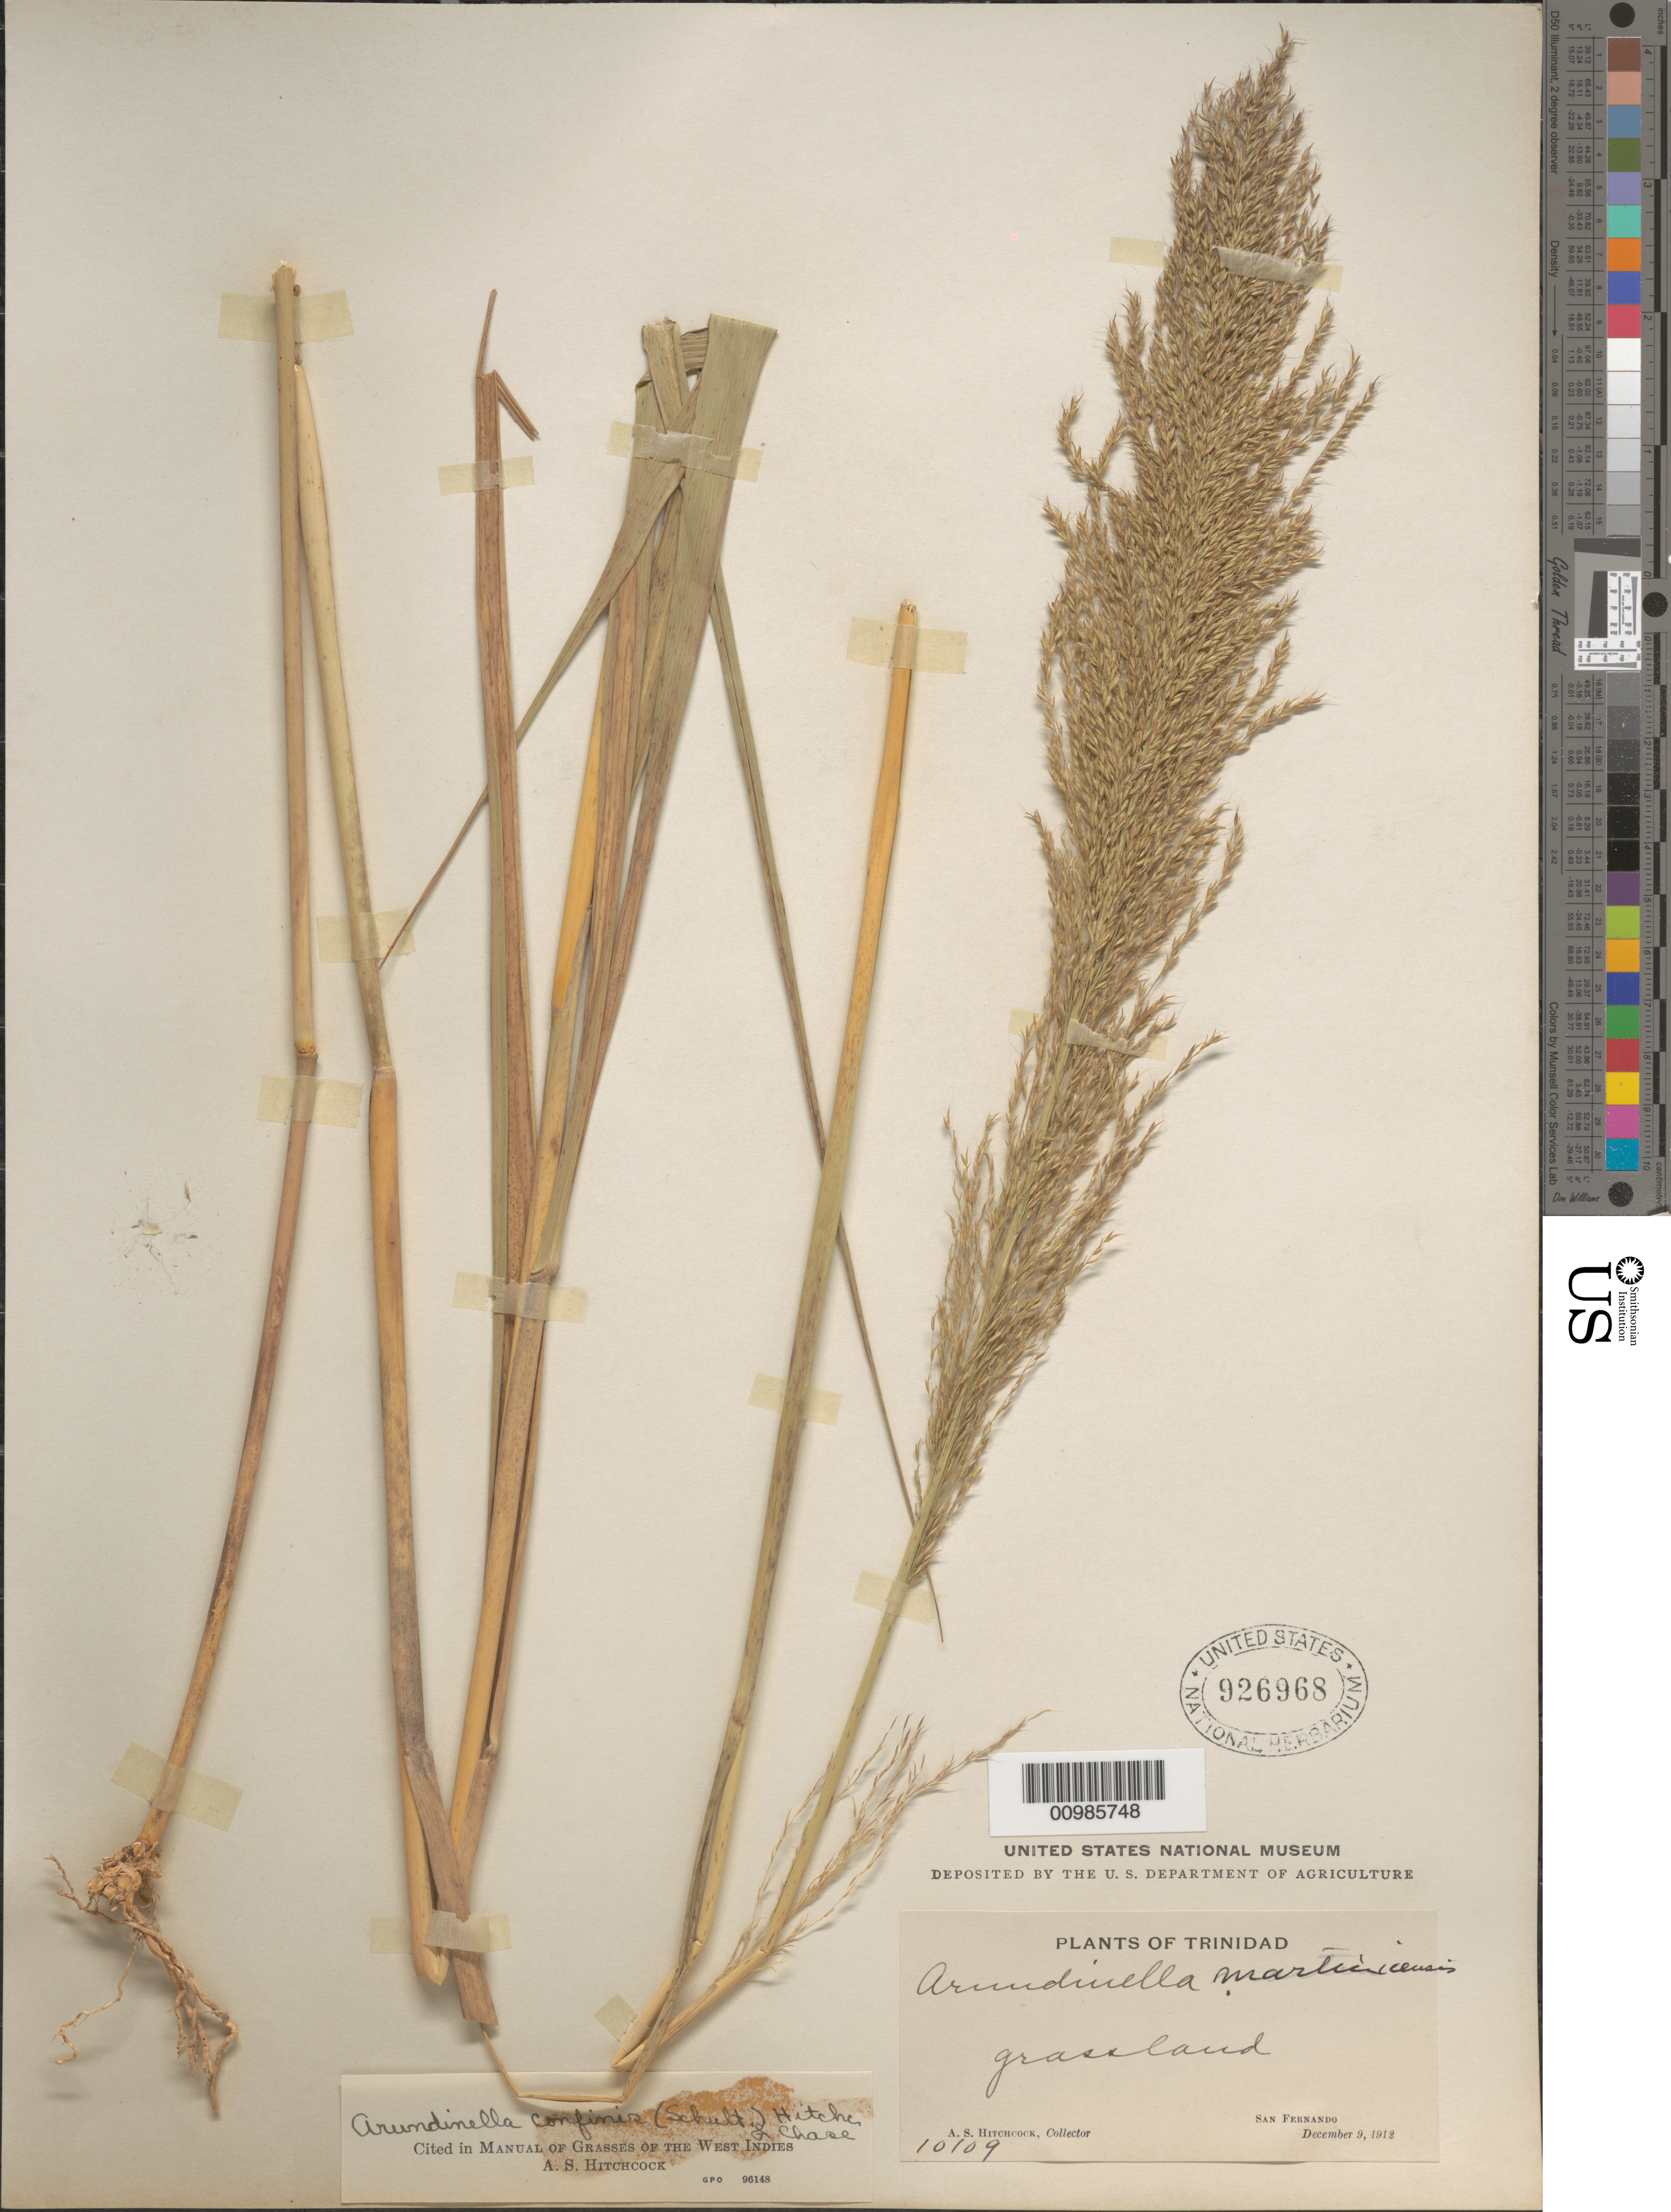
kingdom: Plantae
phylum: Tracheophyta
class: Liliopsida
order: Poales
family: Poaceae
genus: Arundinella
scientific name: Arundinella hispida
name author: (Humb. & Bonpl. ex Willd.) Kuntze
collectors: A. S. Hitchcock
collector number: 10109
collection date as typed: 09 Dec 1912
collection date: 1912-12-09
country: Trinidad and Tobago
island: Trinidad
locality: San Fernando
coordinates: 0 N, 0 E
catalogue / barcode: US 926968